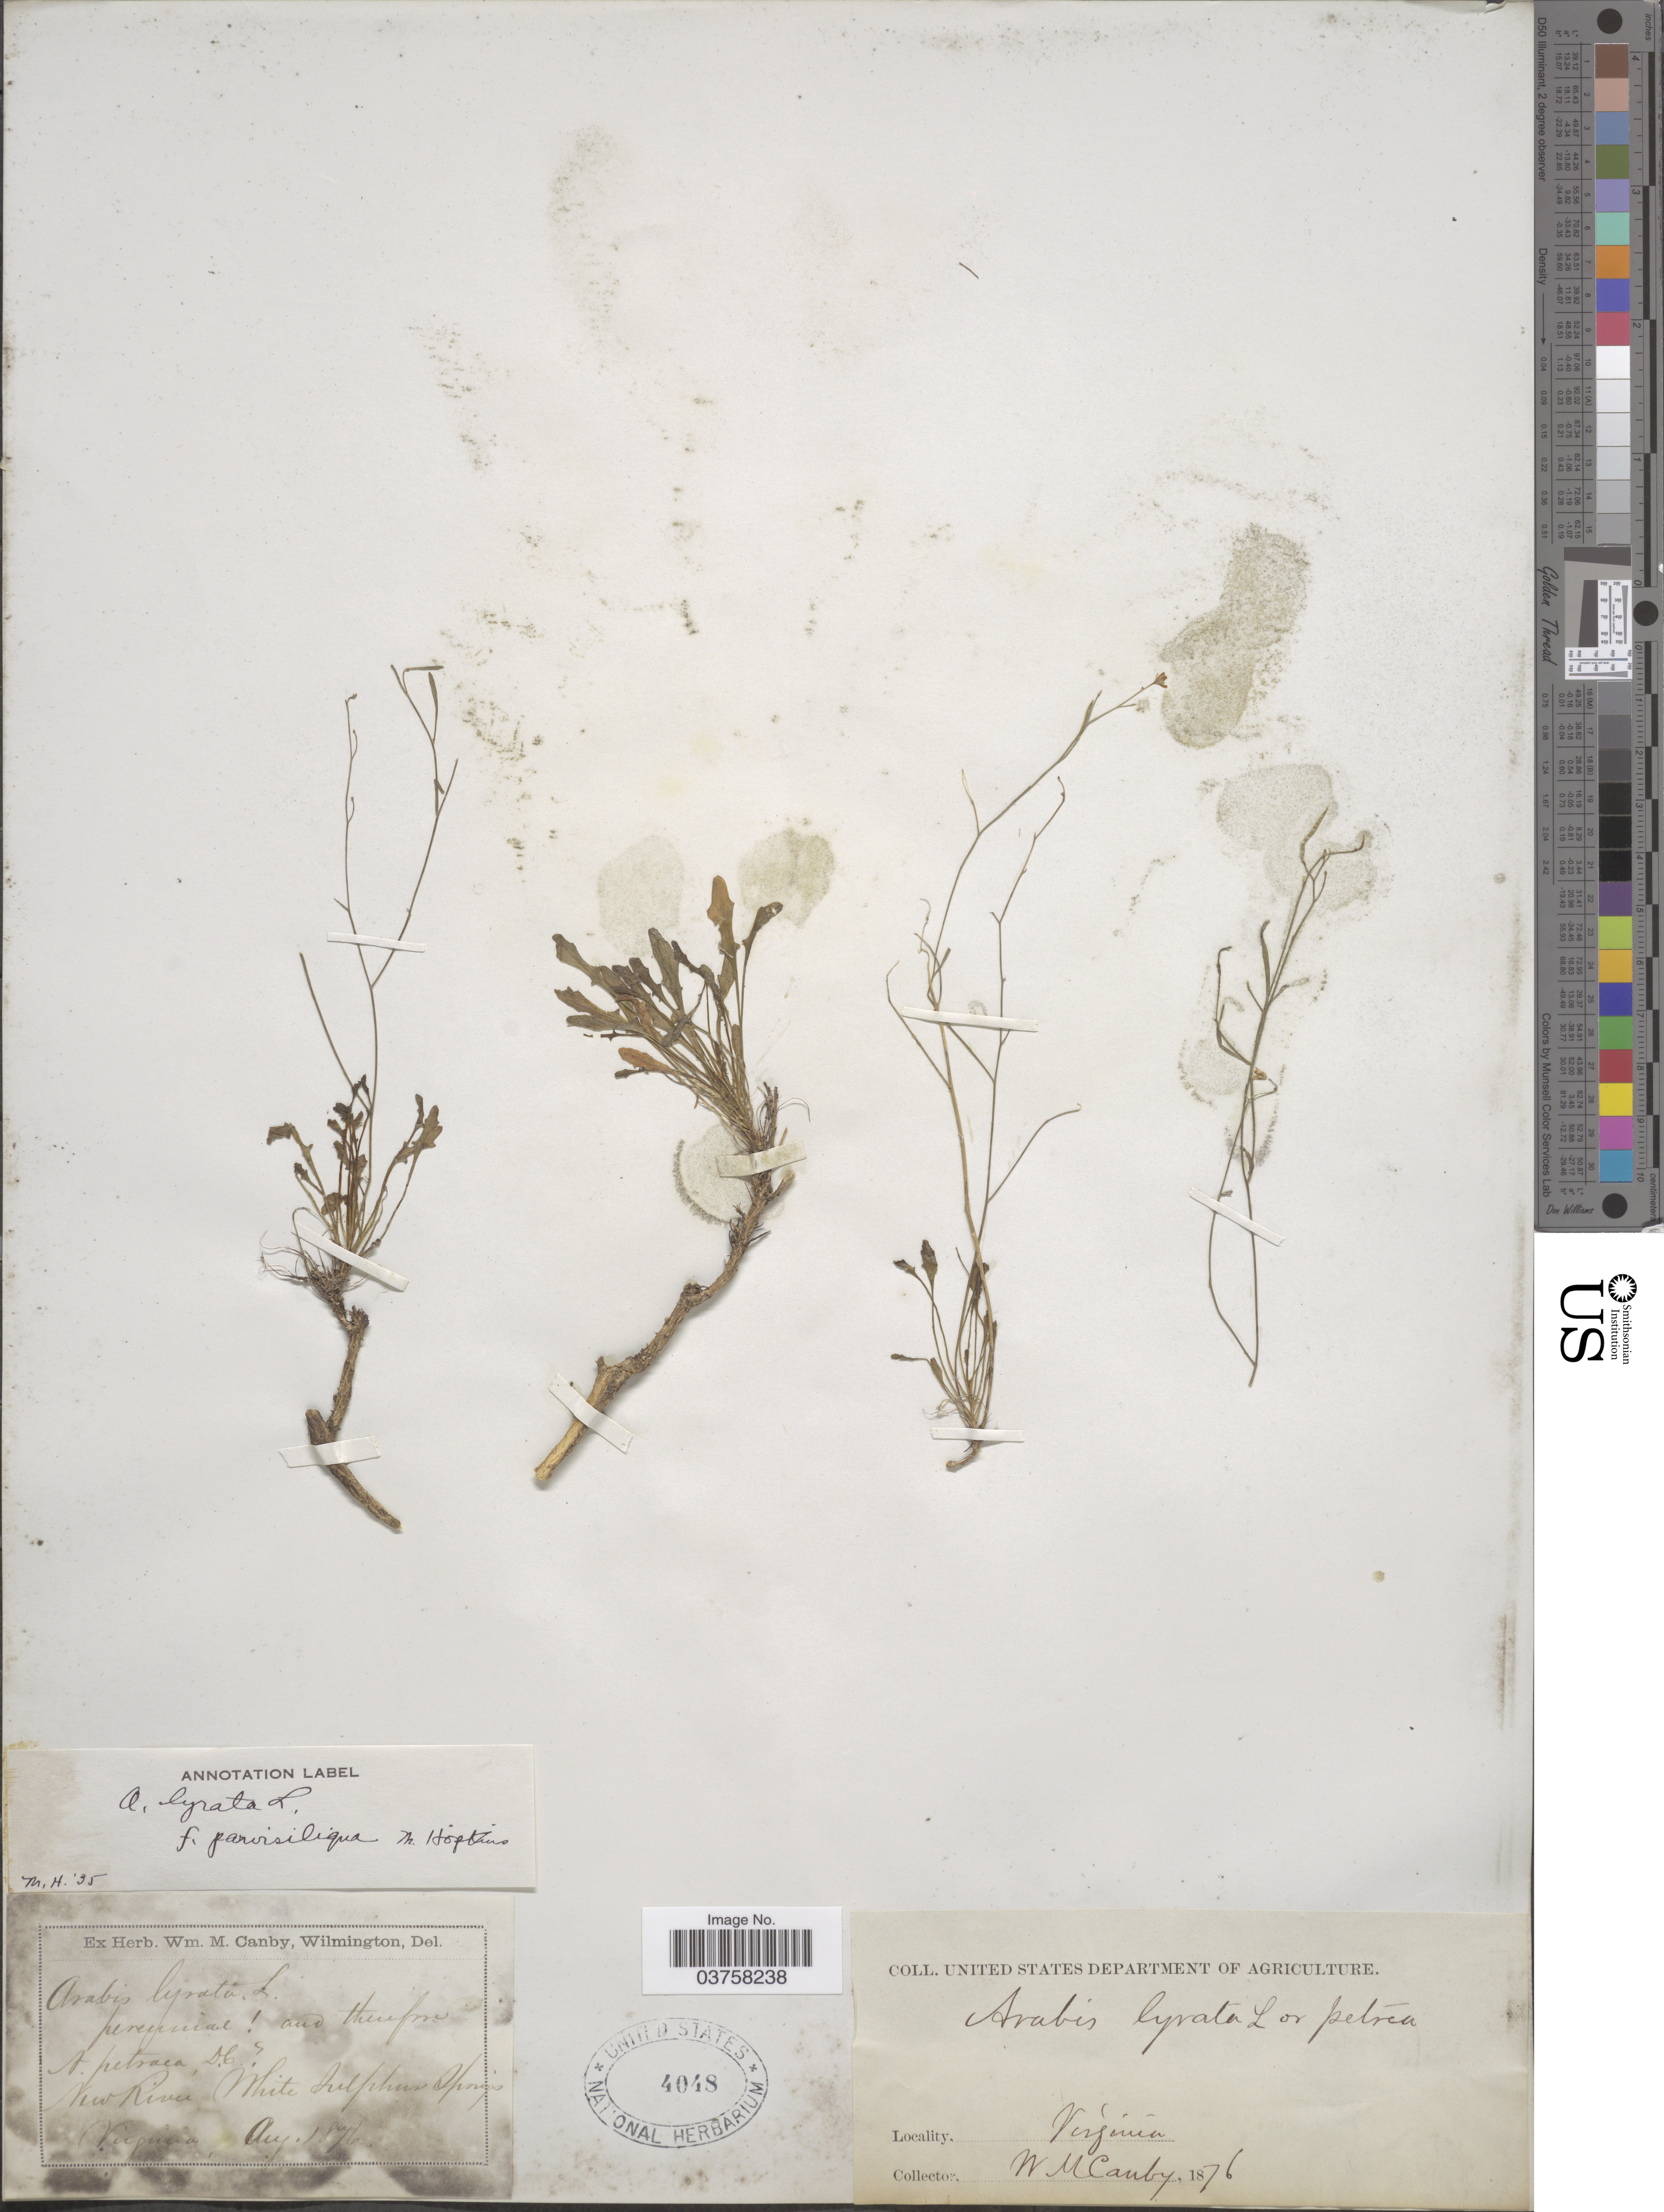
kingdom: Plantae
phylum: Tracheophyta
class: Magnoliopsida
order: Brassicales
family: Brassicaceae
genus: Arabidopsis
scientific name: Arabidopsis lyrata f. parvisiliqua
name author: M. Hopkins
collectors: W. Canby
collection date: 1876-08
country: United States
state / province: Virginia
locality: New River, White Sulphur Springs.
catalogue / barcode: US 4048